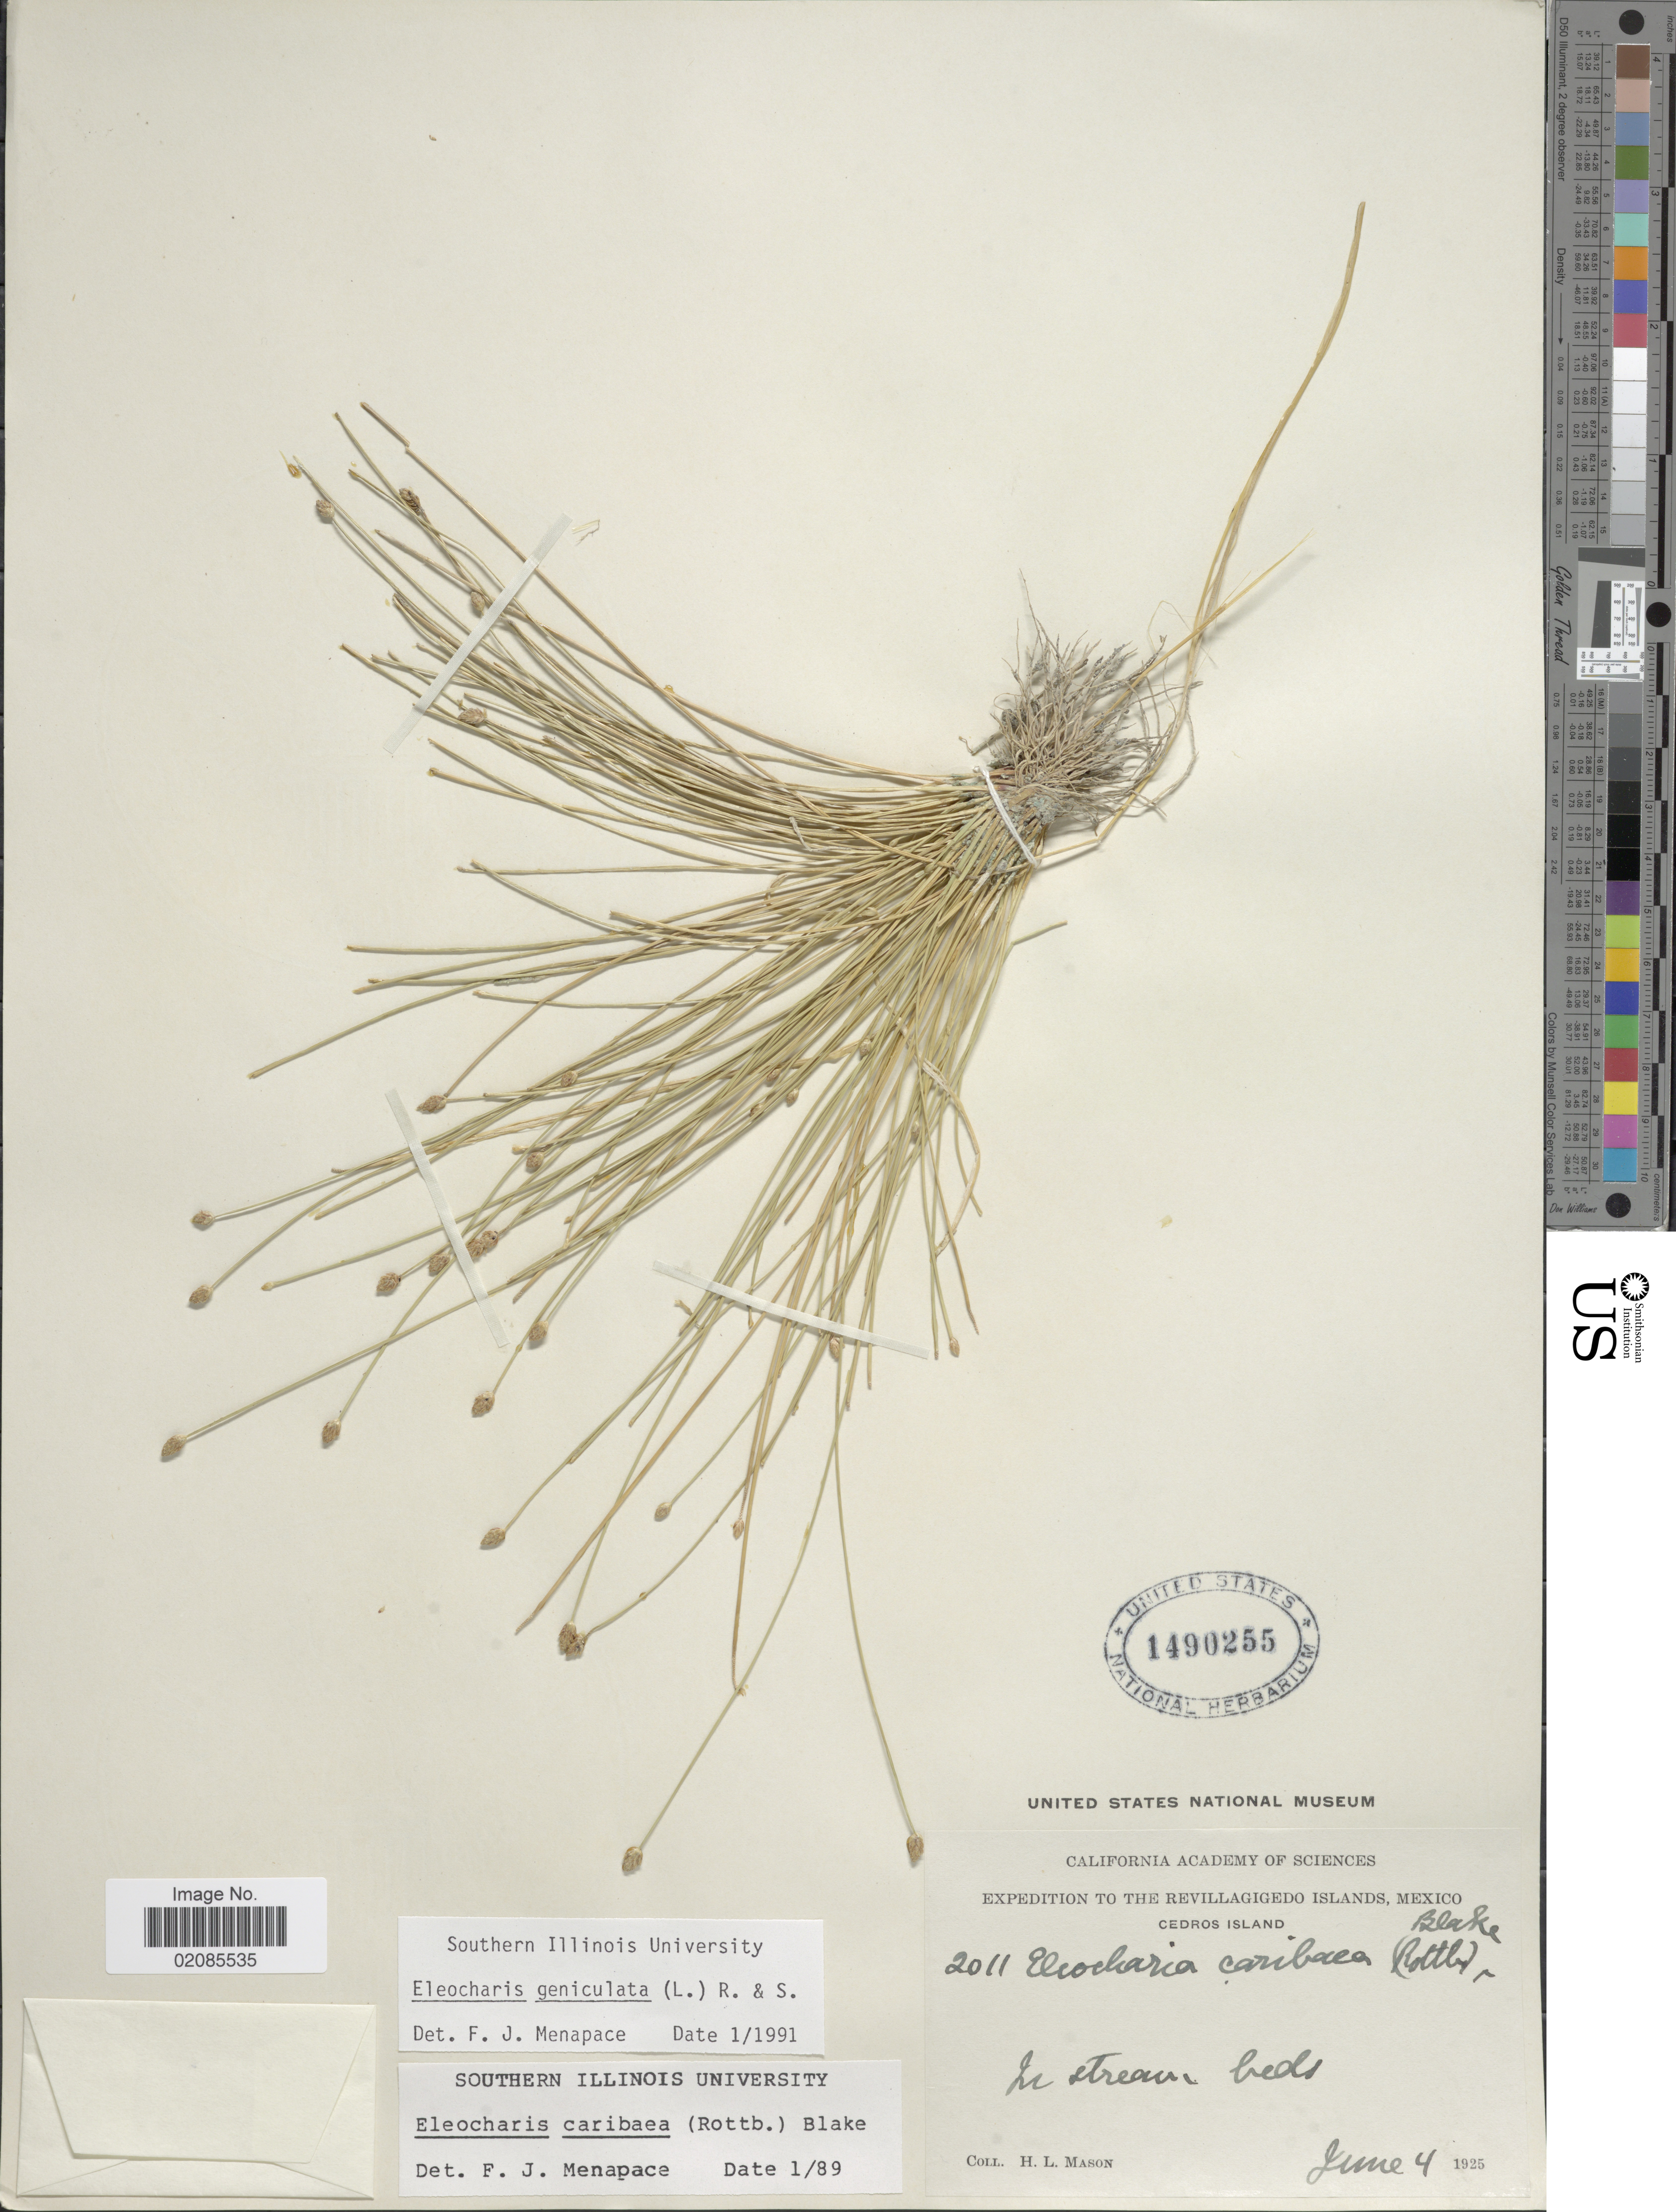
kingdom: Plantae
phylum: Tracheophyta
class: Liliopsida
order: Poales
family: Cyperaceae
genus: Eleocharis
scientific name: Eleocharis geniculata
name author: (L.) Roem. & Schult.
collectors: H. L. Mason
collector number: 2011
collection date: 1925-06-04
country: Mexico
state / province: Colima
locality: The Revillagigedo Islands, Cedros Island, in stream beds.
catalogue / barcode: US 1490255